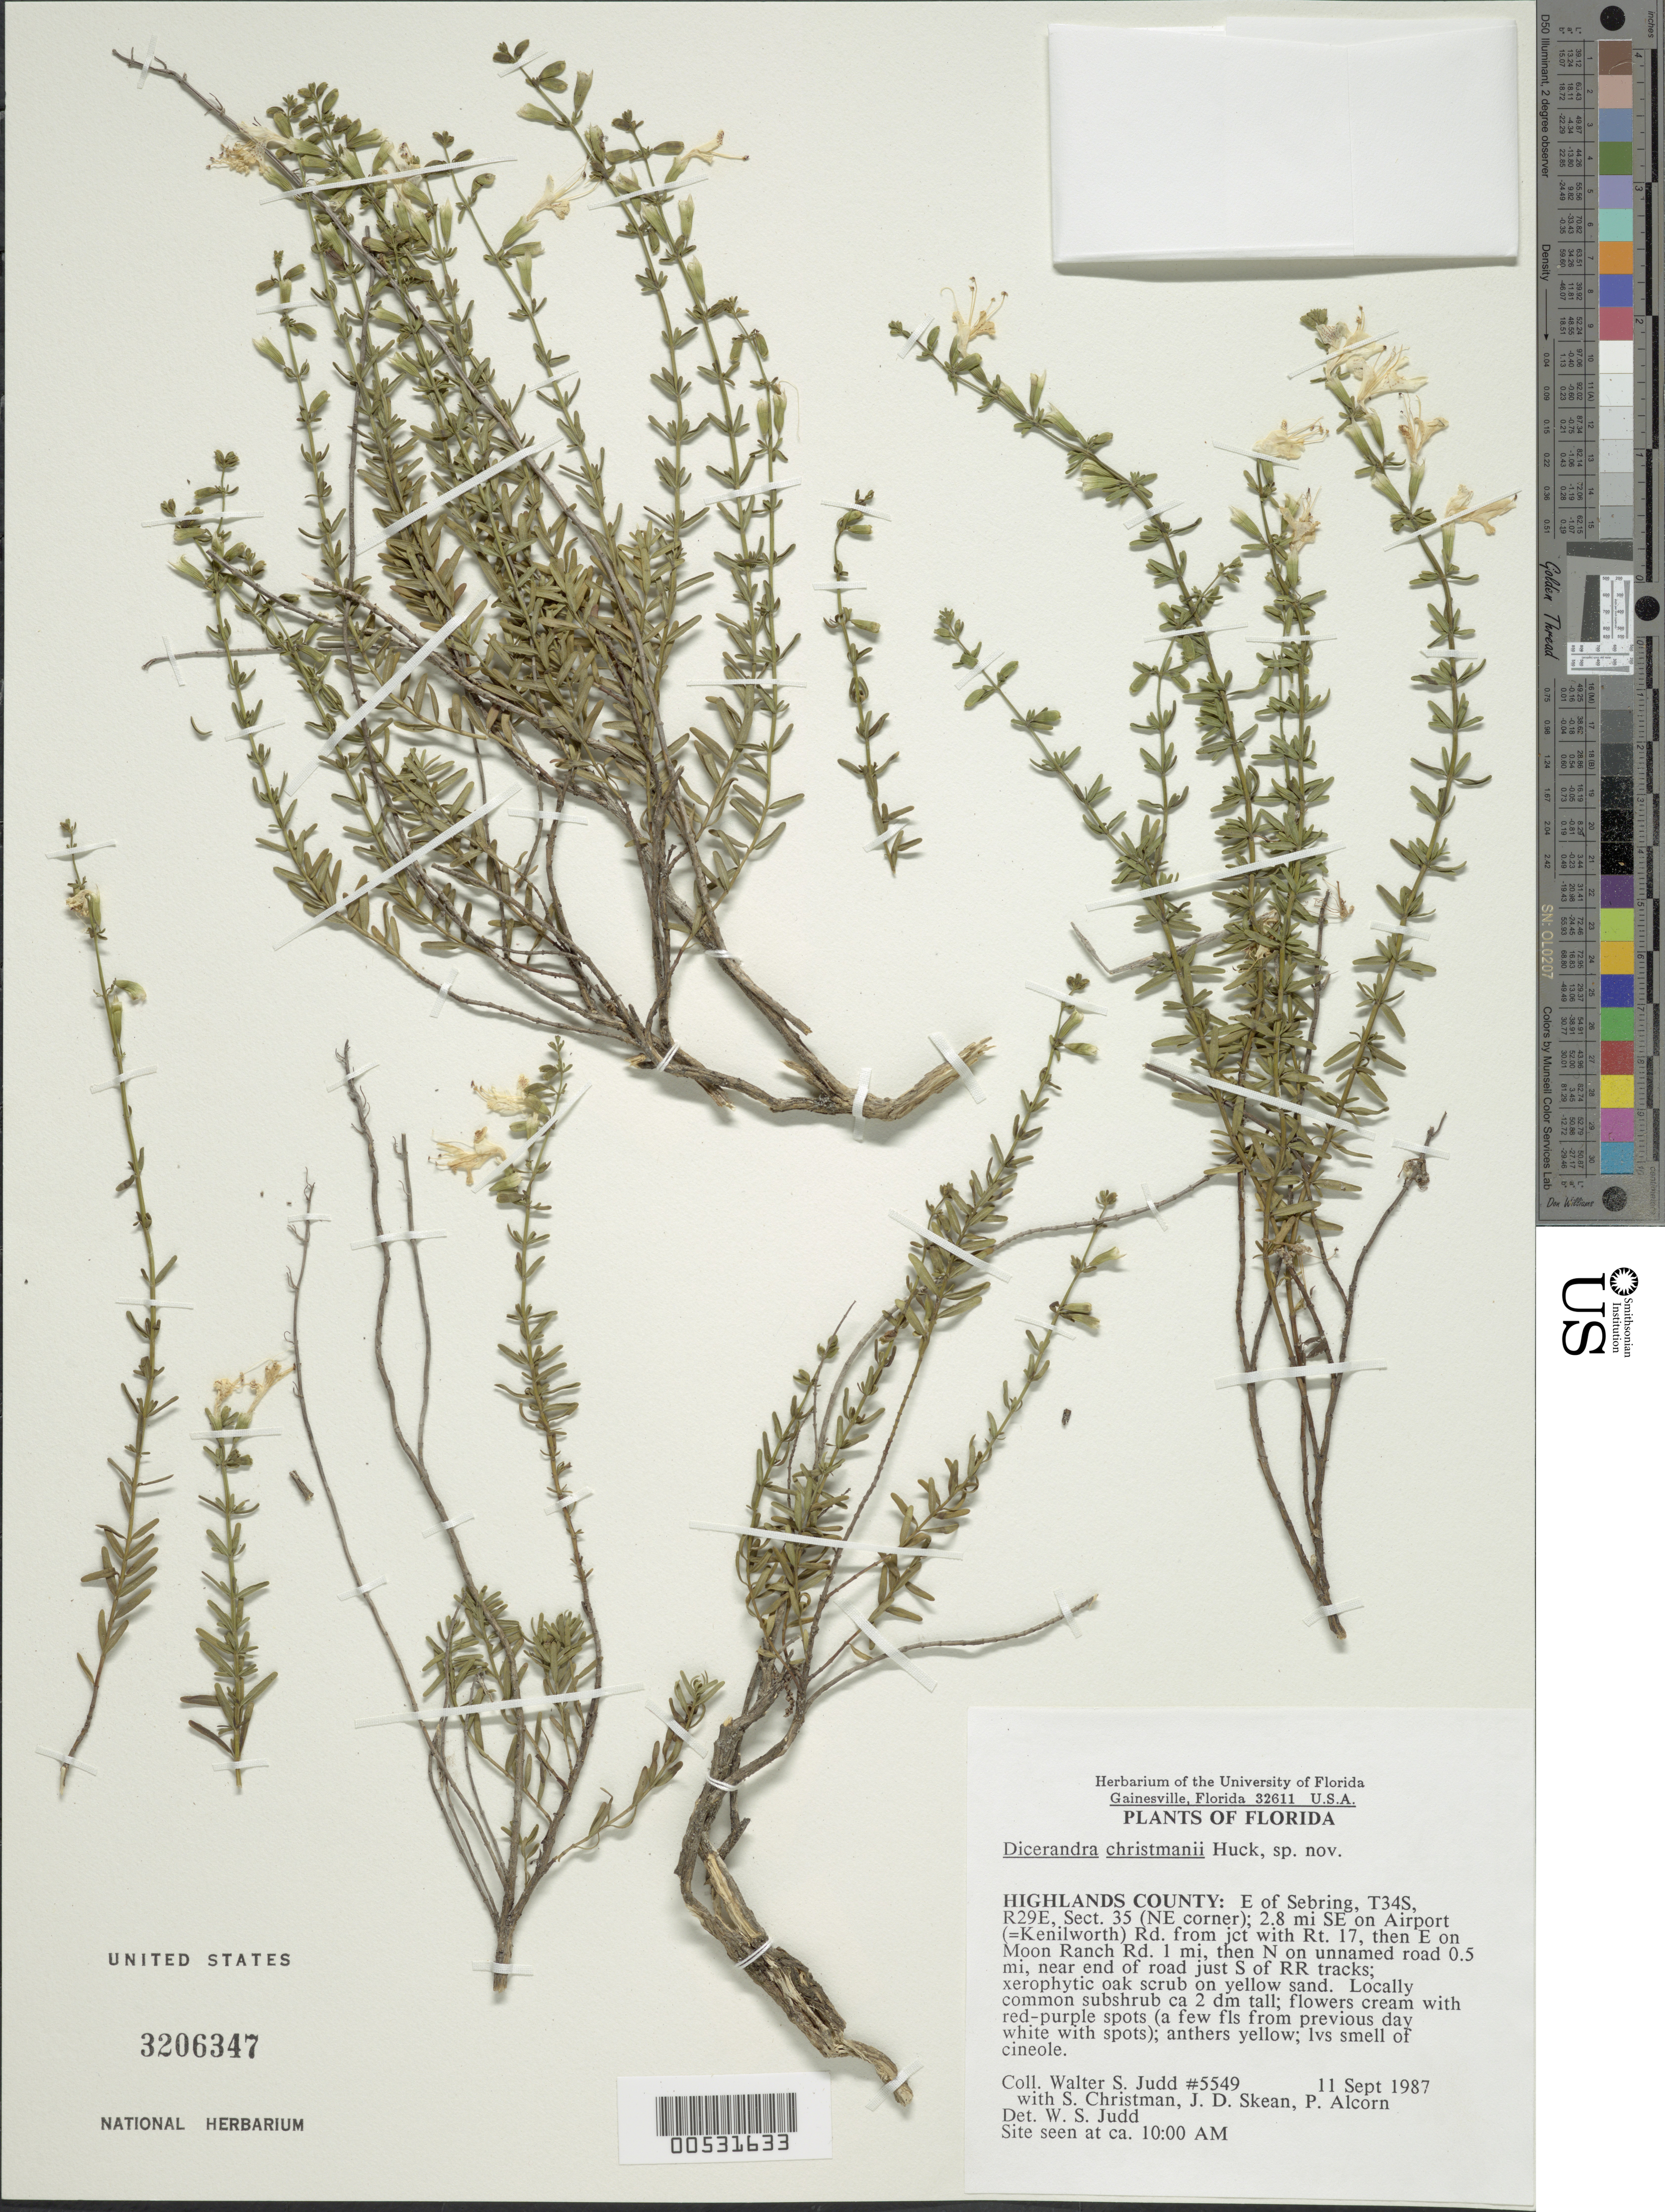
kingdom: Plantae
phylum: Tracheophyta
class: Magnoliopsida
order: Lamiales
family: Lamiaceae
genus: Dicerandra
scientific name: Dicerandra christmanii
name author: Huck & Judd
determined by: Judd, Walter S.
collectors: W. S. Judd, S. Christman, J. Skean & P. Alcorn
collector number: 5549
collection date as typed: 11 Sep 1987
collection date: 1987-09-11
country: United States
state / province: Florida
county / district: Highlands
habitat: Xerophytic oak scrub on yellow sand.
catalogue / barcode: US 3206347